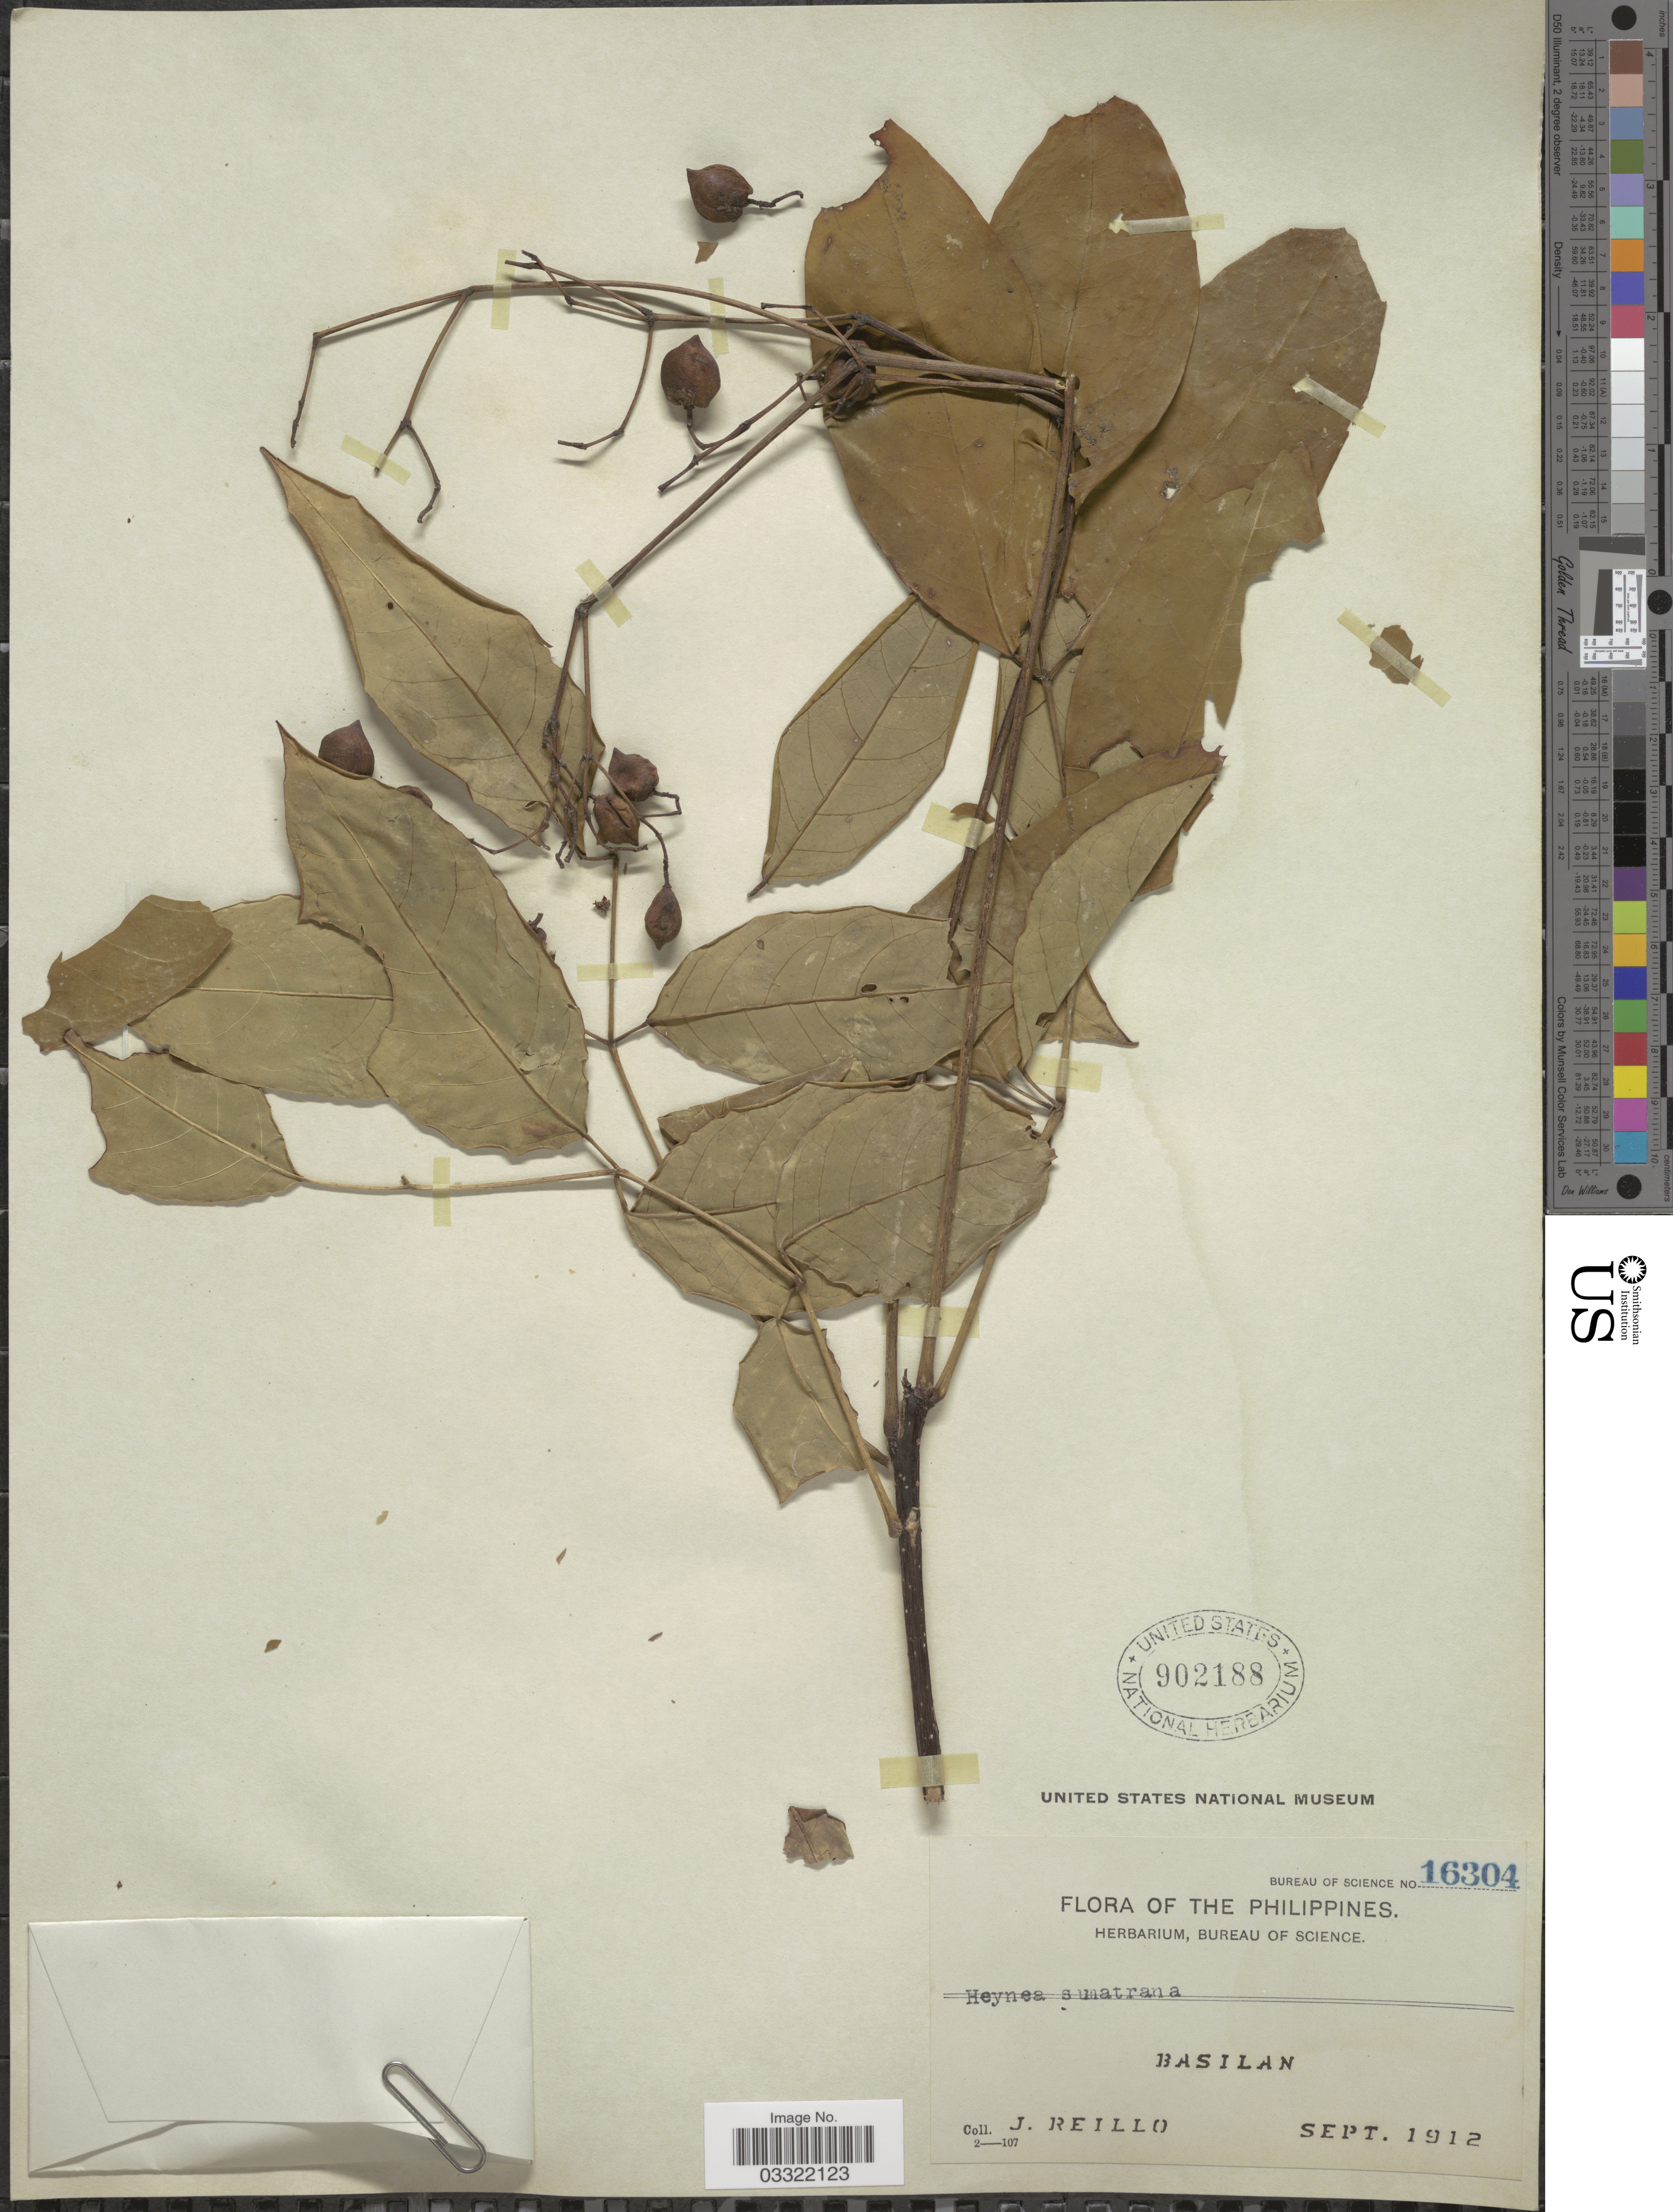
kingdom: Plantae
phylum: Tracheophyta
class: Magnoliopsida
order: Sapindales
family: Meliaceae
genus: Heynea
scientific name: Heynea sumatrana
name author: Mig.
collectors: J. Reillo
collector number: Bureau of Science 16304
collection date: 1912-09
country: Philippines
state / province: Muslim Mindanao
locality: Basilan.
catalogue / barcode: US 902188